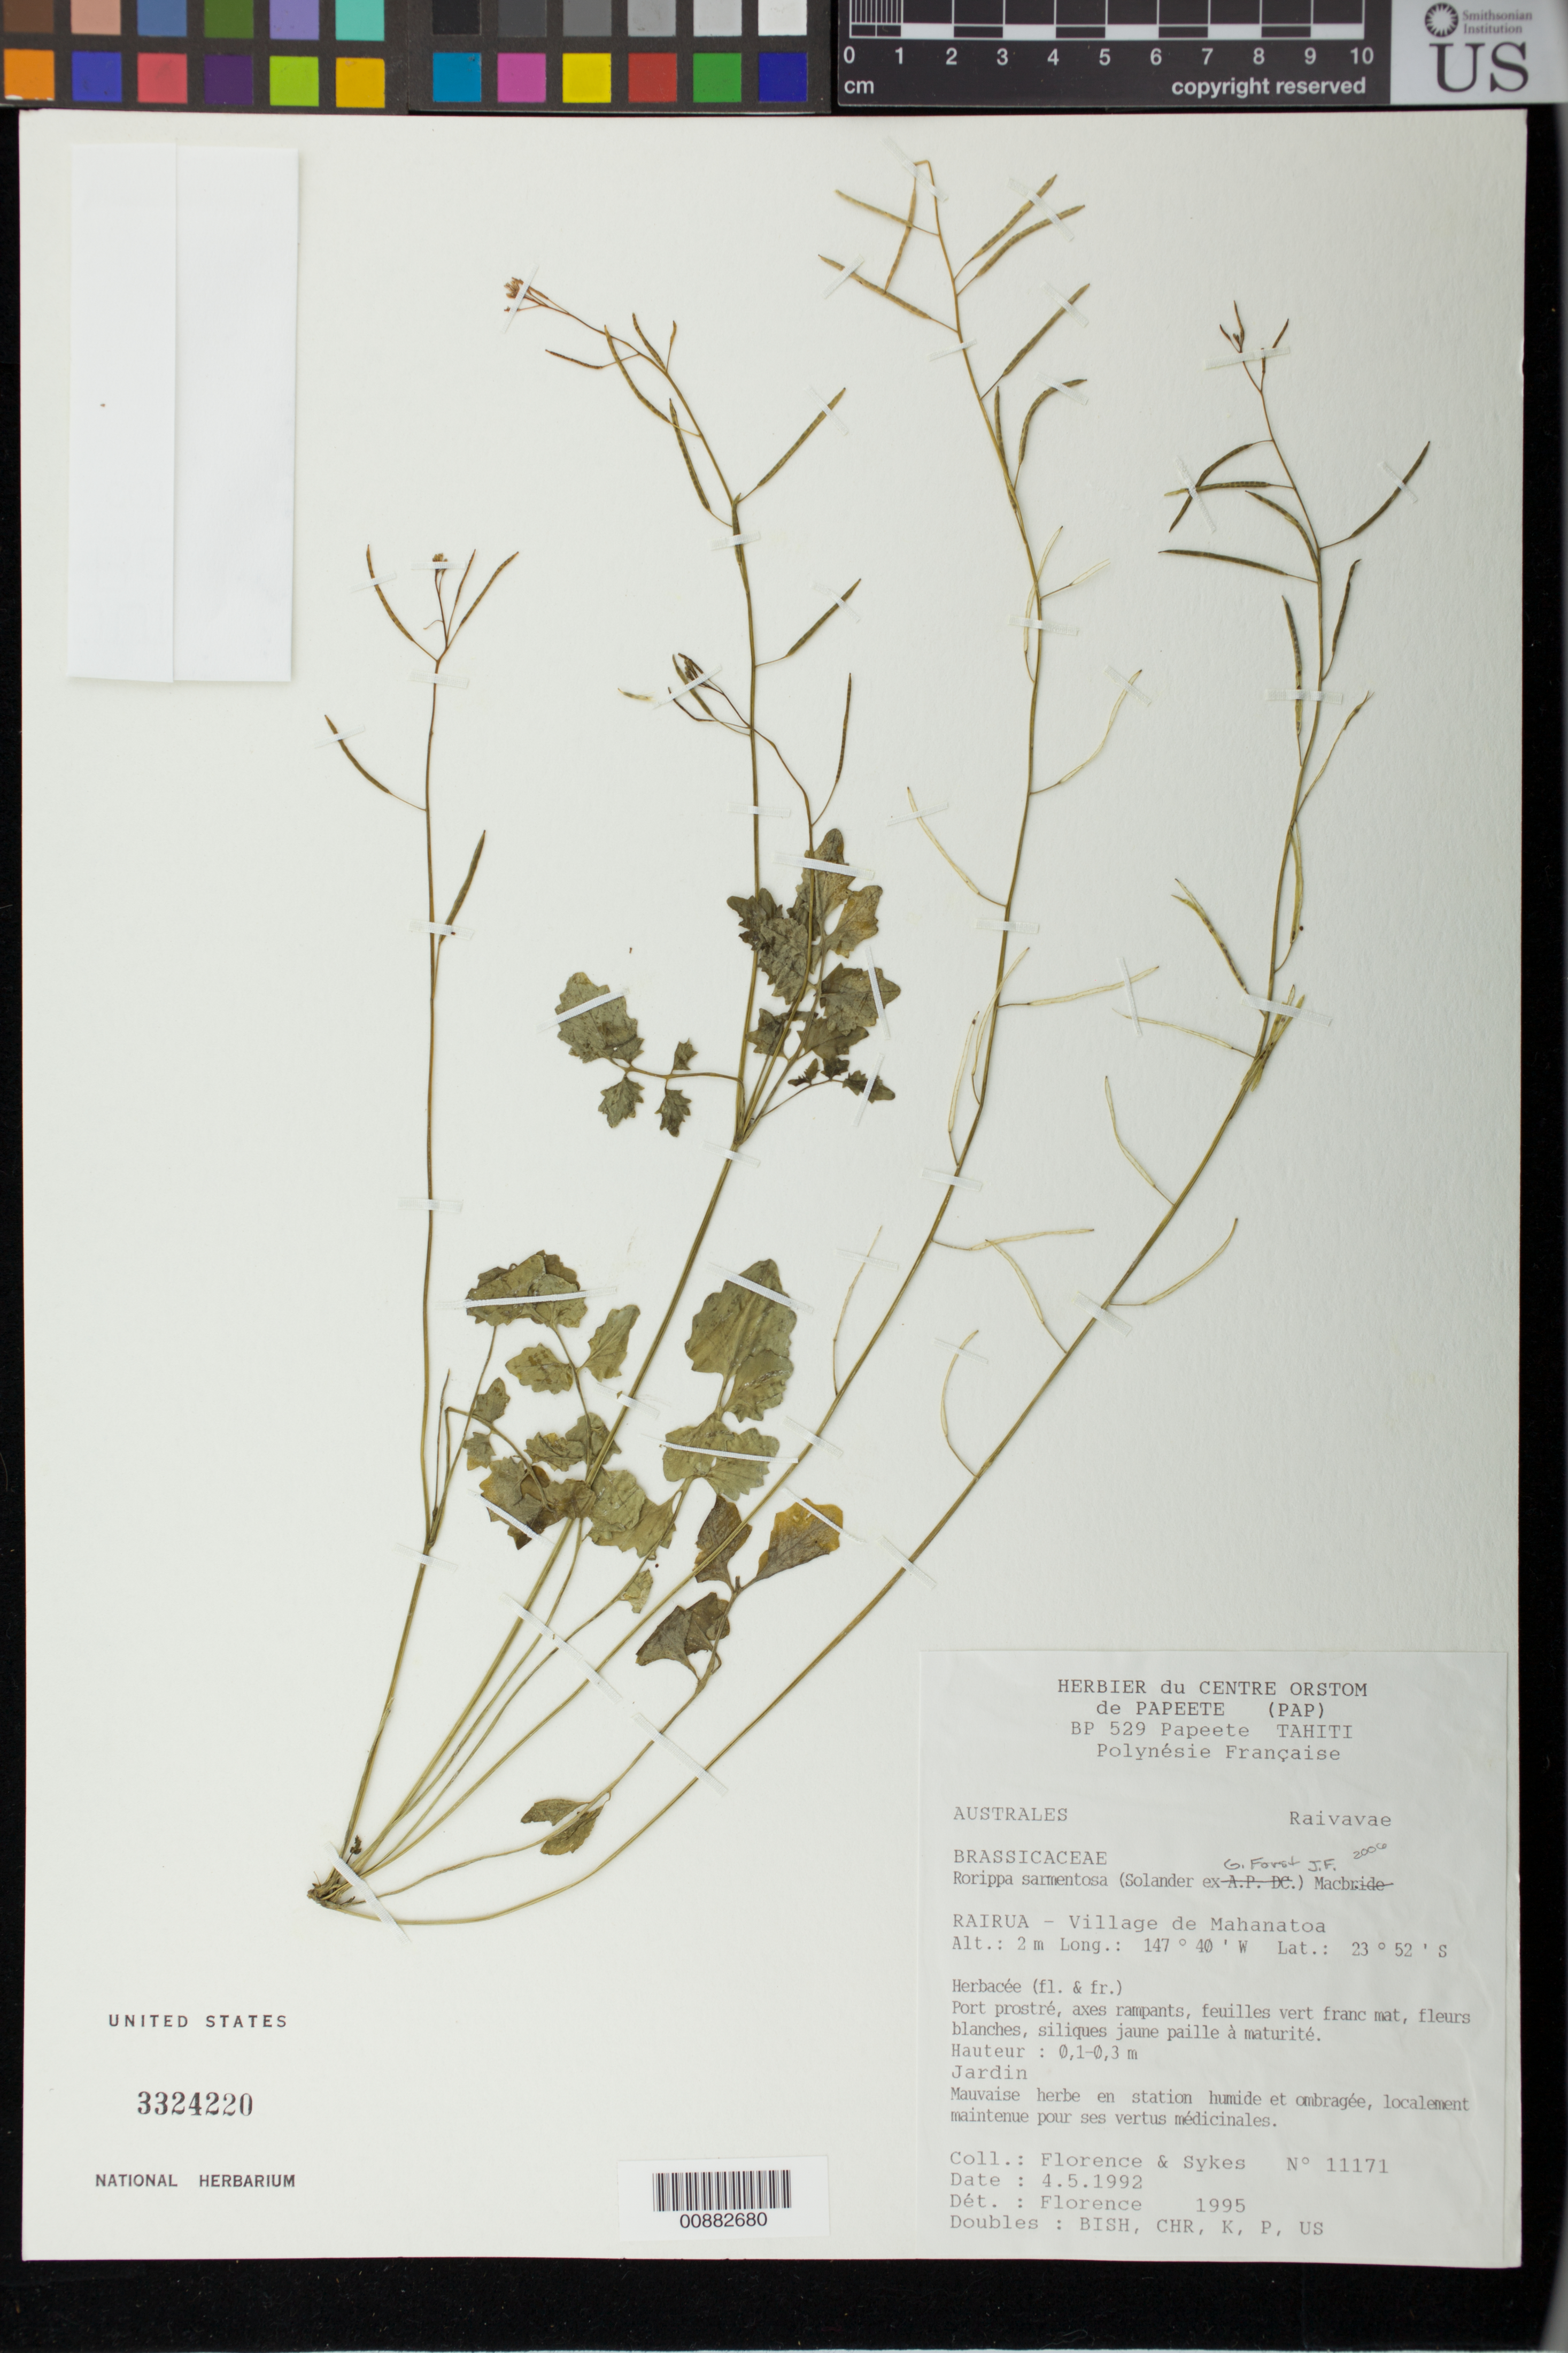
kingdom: Plantae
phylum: Tracheophyta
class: Magnoliopsida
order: Brassicales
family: Brassicaceae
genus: Rorippa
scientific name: Rorippa sarmentosa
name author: (Sol. ex G. Forst.) J.F. Macbr.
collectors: J. Florence & Sykes, --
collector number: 11171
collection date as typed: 04 May 1992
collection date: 1992-05-04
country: French Polynesia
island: Tahiti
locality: Papeete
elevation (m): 2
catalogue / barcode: US 3324220